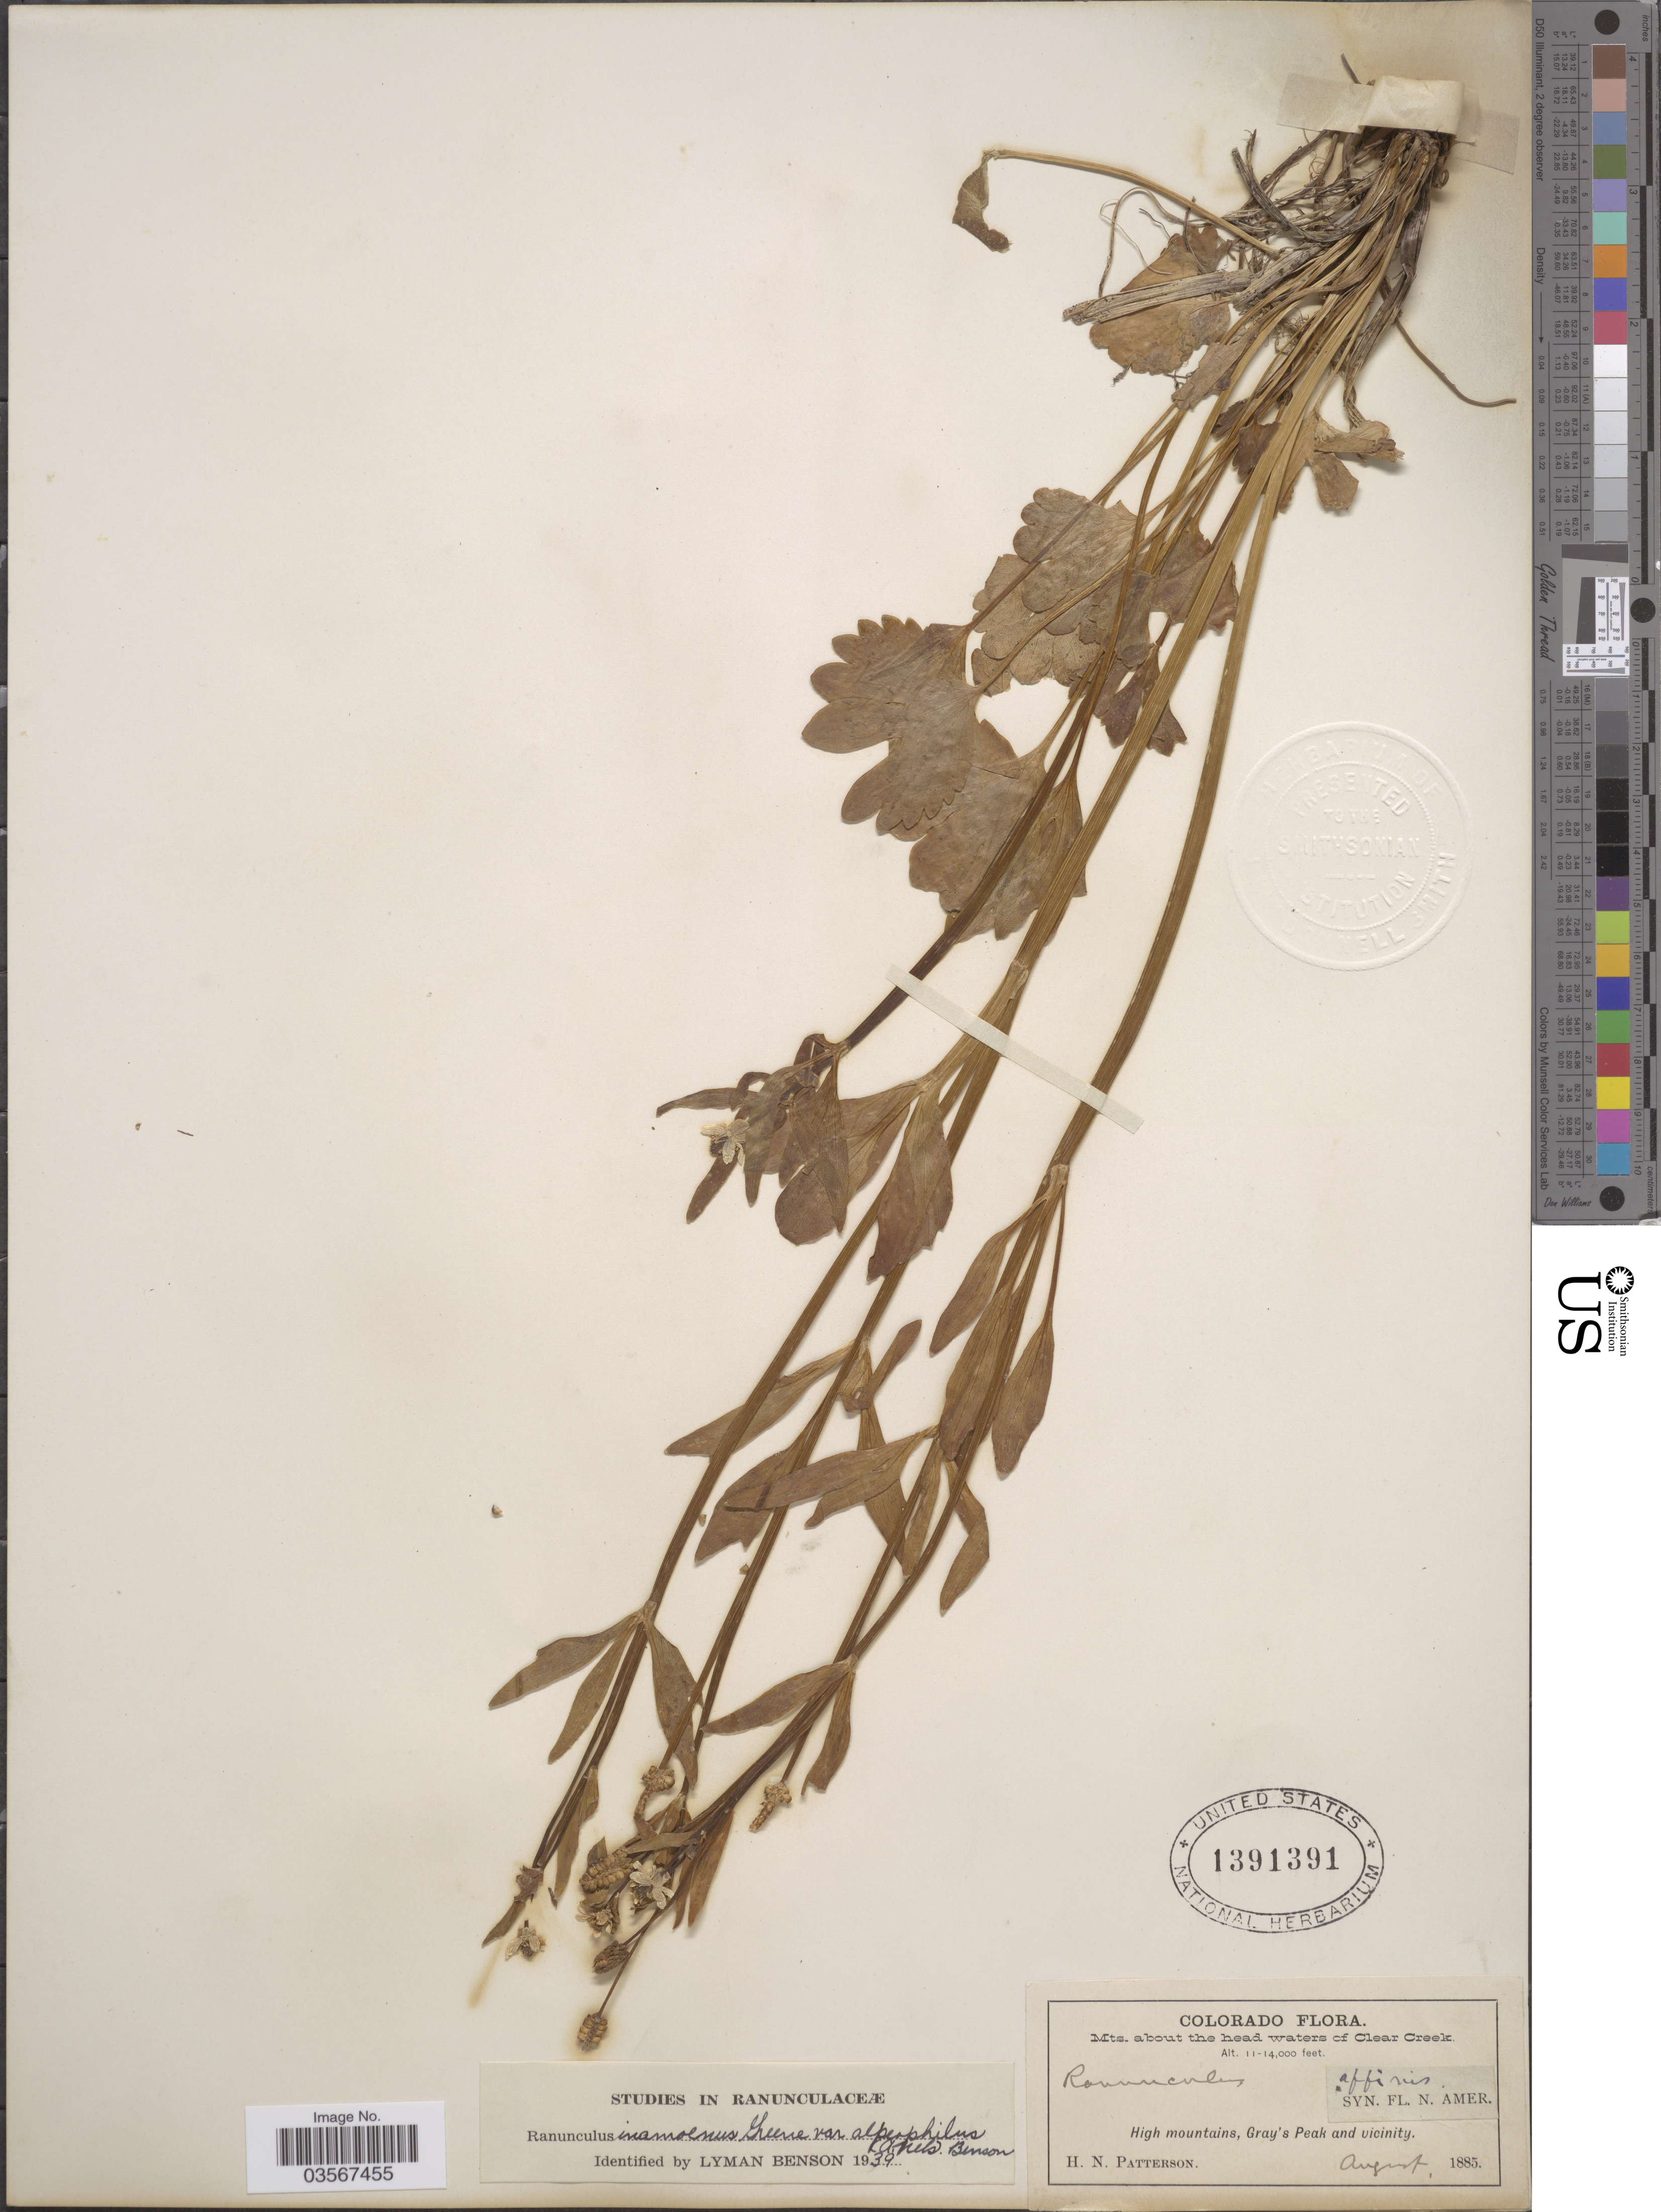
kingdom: Plantae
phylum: Tracheophyta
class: Magnoliopsida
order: Ranunculales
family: Ranunculaceae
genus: Ranunculus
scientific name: Ranunculus inamoenus var. alpeophilus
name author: (A. Nelson) L.D. Benson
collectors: H. N. Patterson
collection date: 1885-08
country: United States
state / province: Colorado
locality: Mts. about the head waters of Clear Creek. High mountains, Gray's Peak and vicinity.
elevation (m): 3353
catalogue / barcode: US 1391391